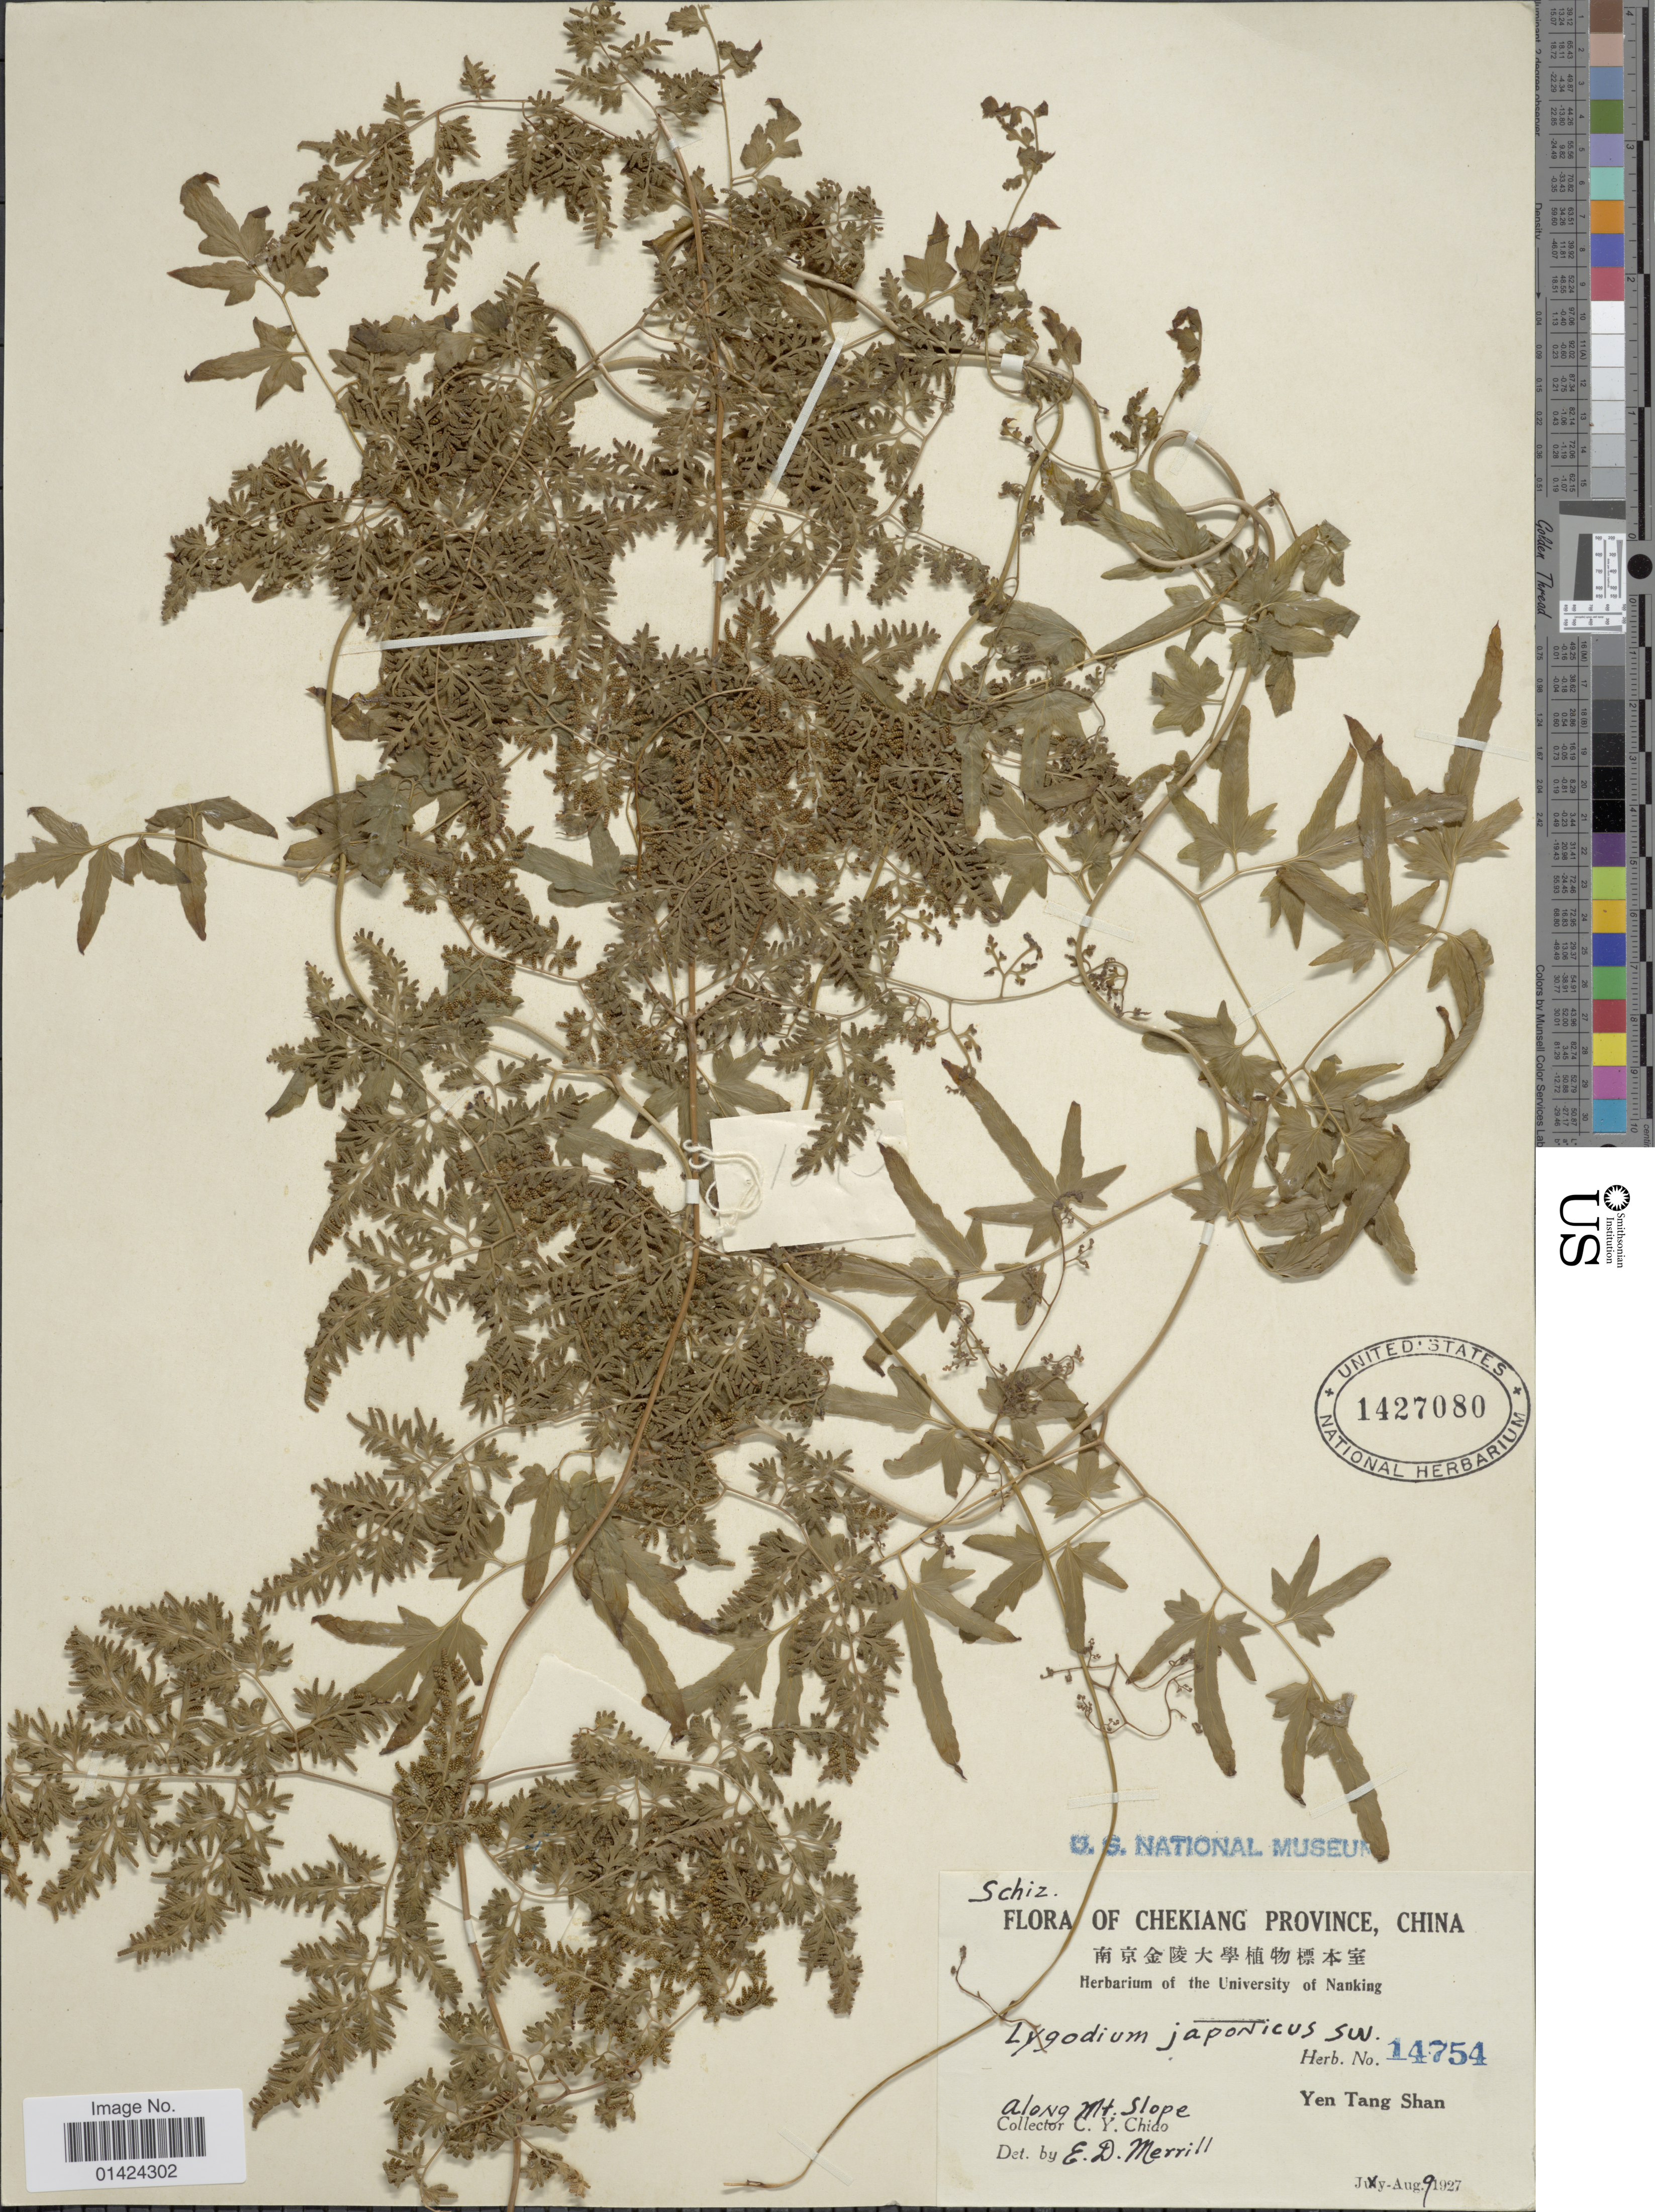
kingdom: Plantae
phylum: Tracheophyta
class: Polypodiopsida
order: Schizaeales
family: Lygodiaceae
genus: Lygodium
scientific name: Lygodium japonicum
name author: (Thunb.) Sw.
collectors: C. Y. Chiao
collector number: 14754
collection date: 1927-08-09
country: China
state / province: Zhejiang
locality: Chekiang Province. Along Mt. slope Yen Tang Shan.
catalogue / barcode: US 1427080